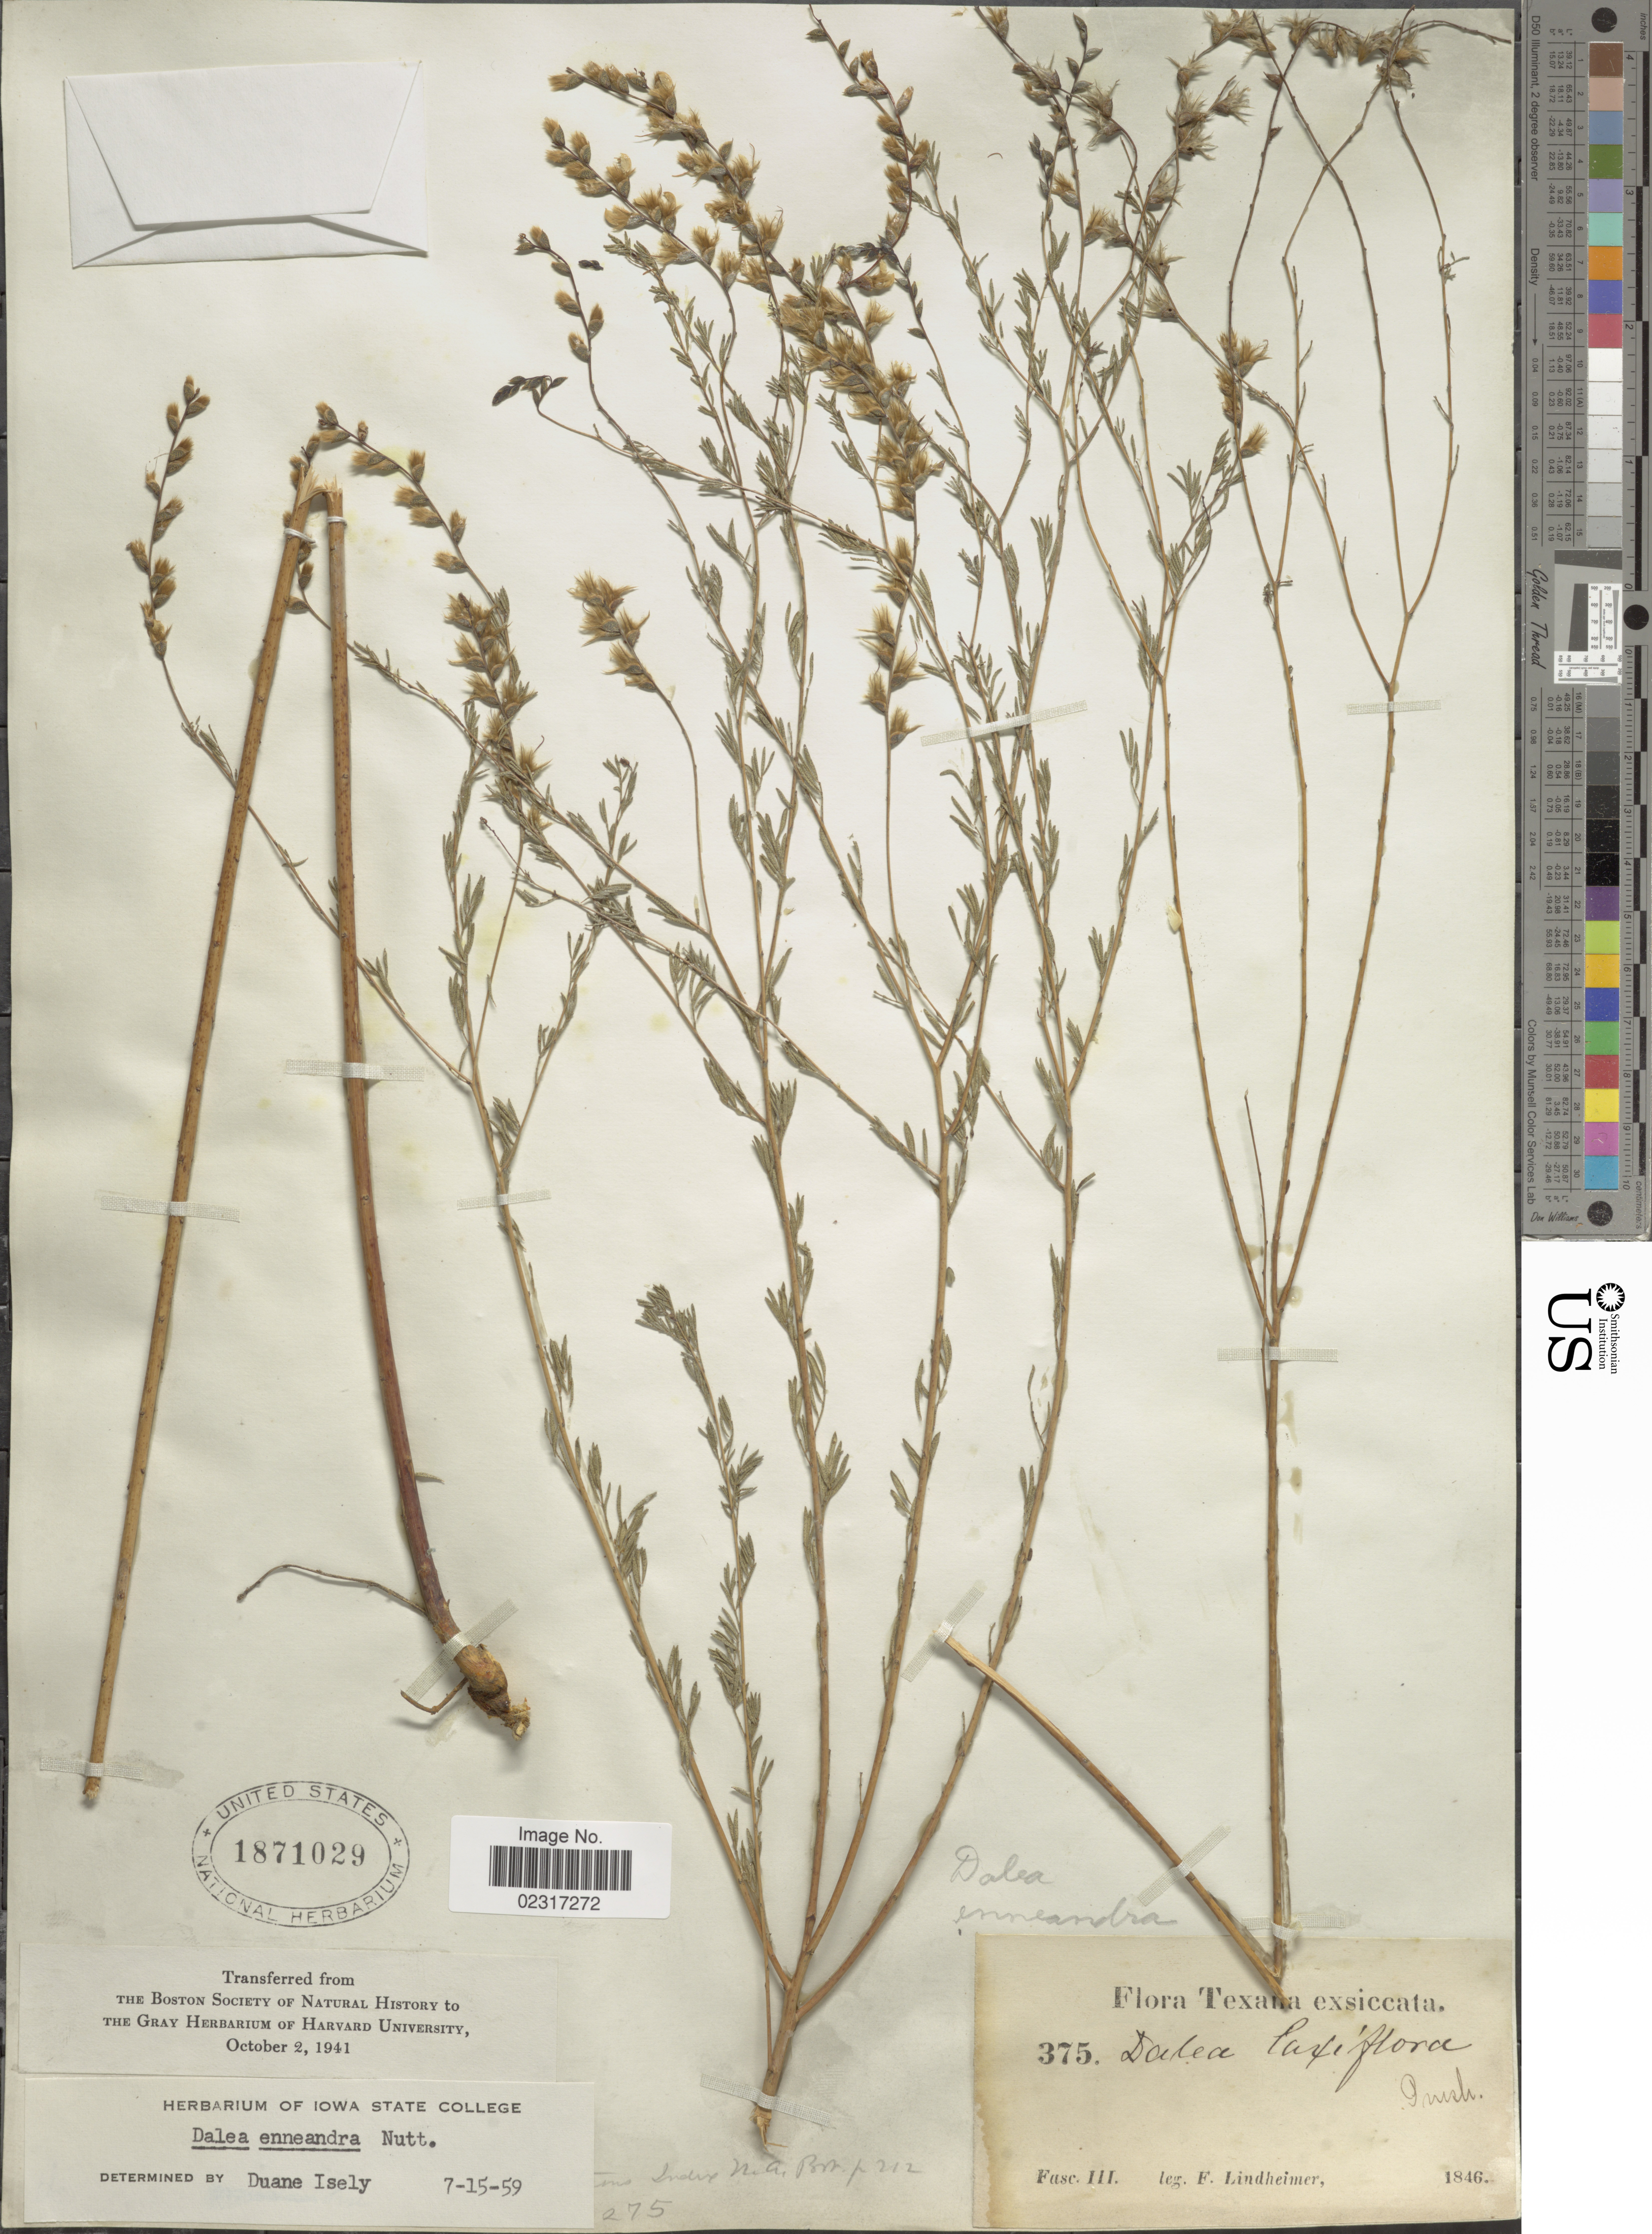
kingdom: Plantae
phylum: Tracheophyta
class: Magnoliopsida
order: Fabales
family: Fabaceae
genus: Dalea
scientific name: Dalea enneandra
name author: Nutt.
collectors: F. J. Lindheimer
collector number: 375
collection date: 1846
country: United States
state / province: Texas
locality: Texana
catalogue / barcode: US 1871029